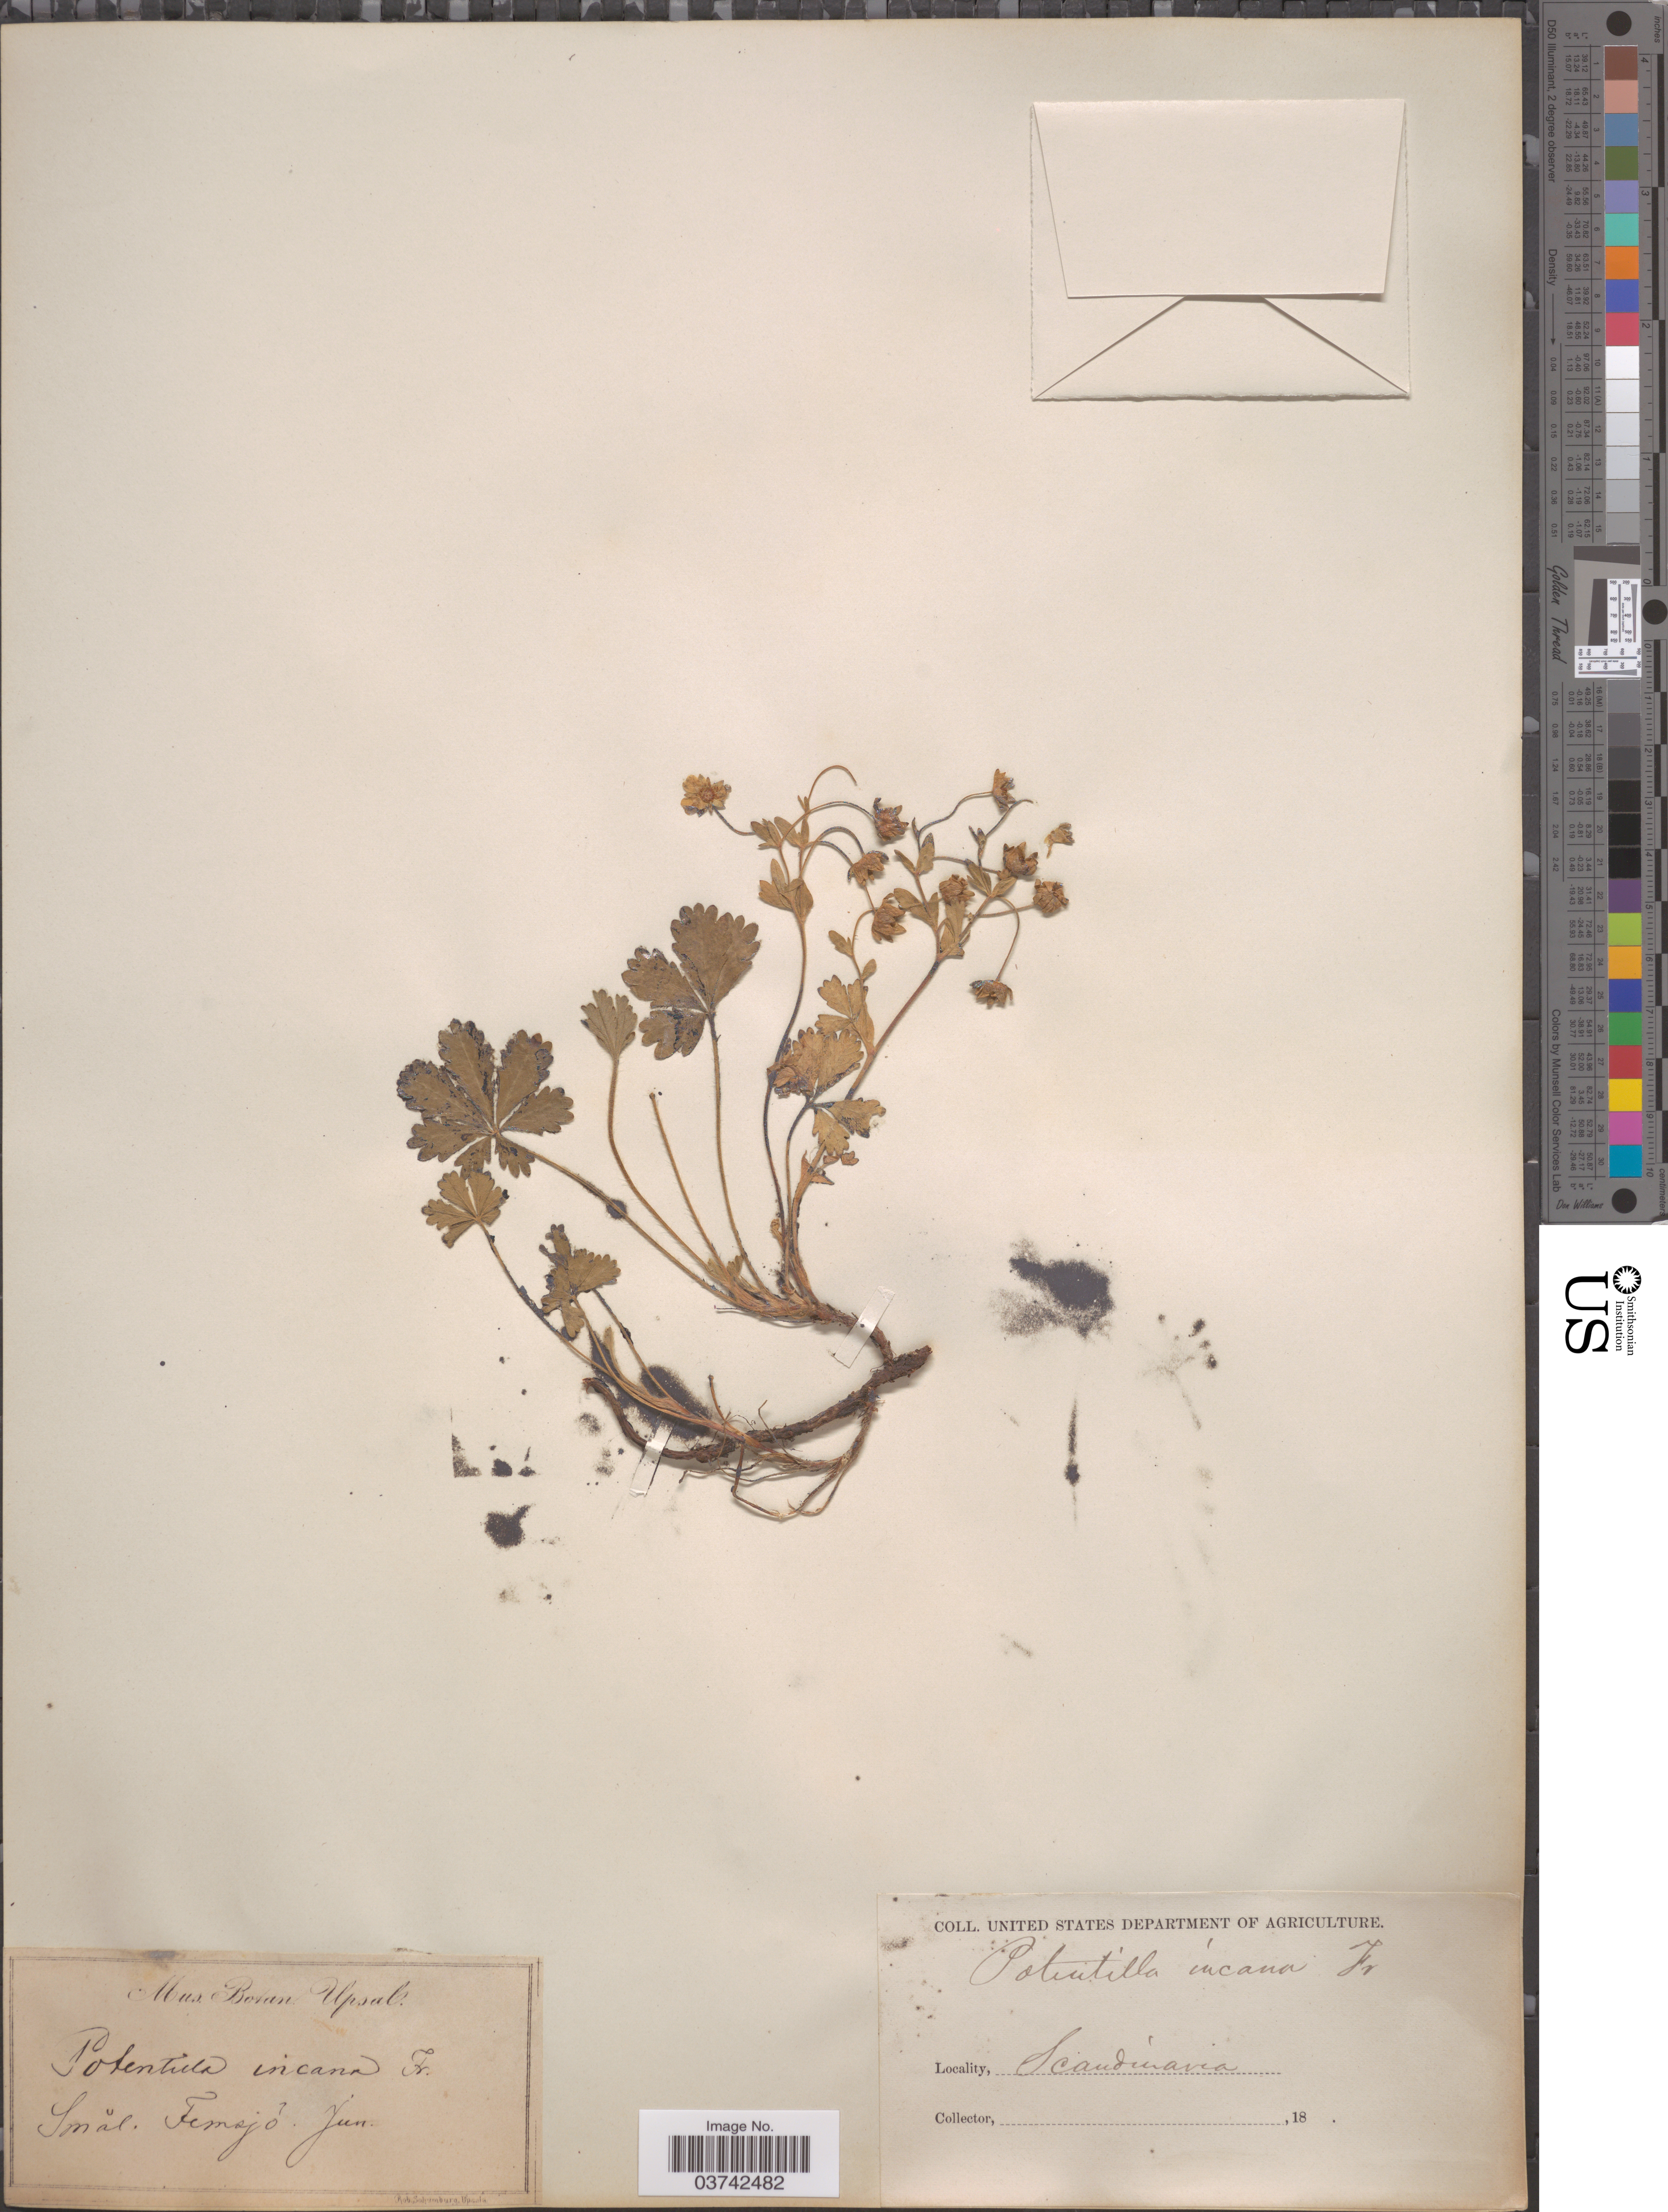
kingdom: Plantae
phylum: Tracheophyta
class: Magnoliopsida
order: Rosales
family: Rosaceae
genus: Potentilla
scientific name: Potentilla incana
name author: G. Gaertn. et al.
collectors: ex herb. Mus. Botan. Upsal.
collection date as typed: Jun 18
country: Sweden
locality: Scandinavia. Smål. Femsjö.